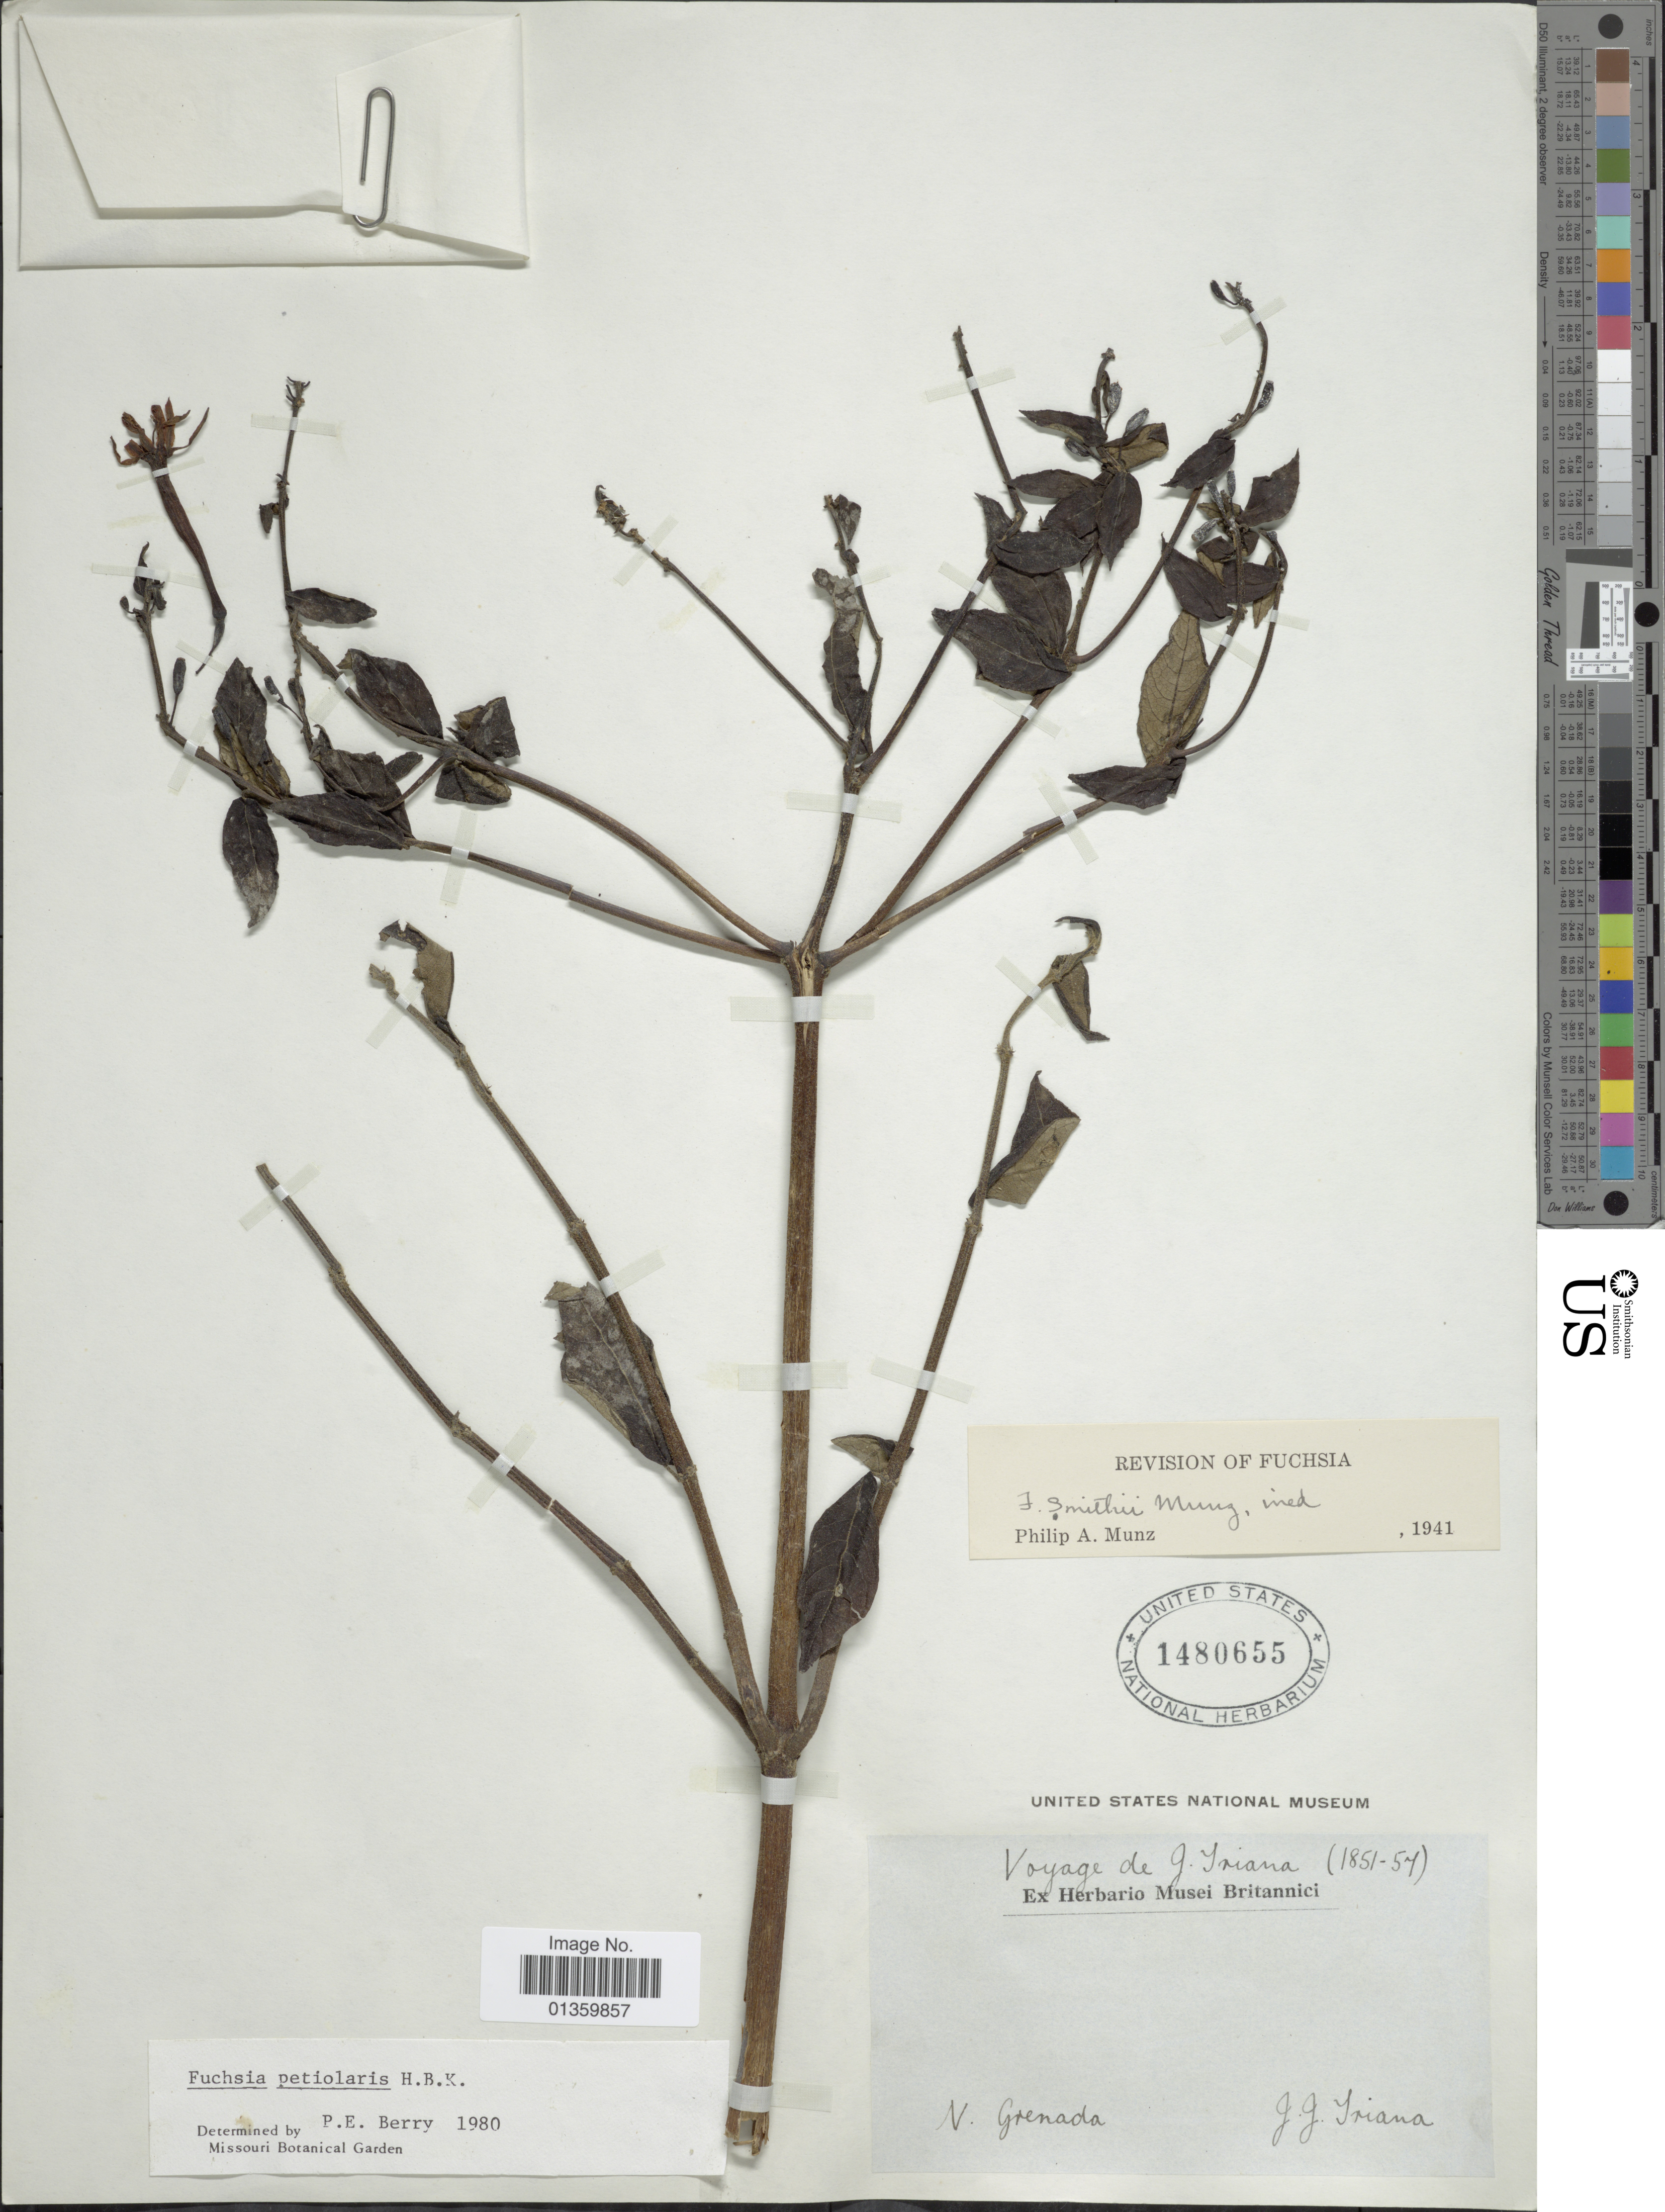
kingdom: Plantae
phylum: Tracheophyta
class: Magnoliopsida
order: Myrtales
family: Onagraceae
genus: Fuchsia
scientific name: Fuchsia petiolaris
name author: Kunth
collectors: J. J. Triana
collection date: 1851/1857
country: Colombia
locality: N. Grenada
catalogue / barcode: US 1480655